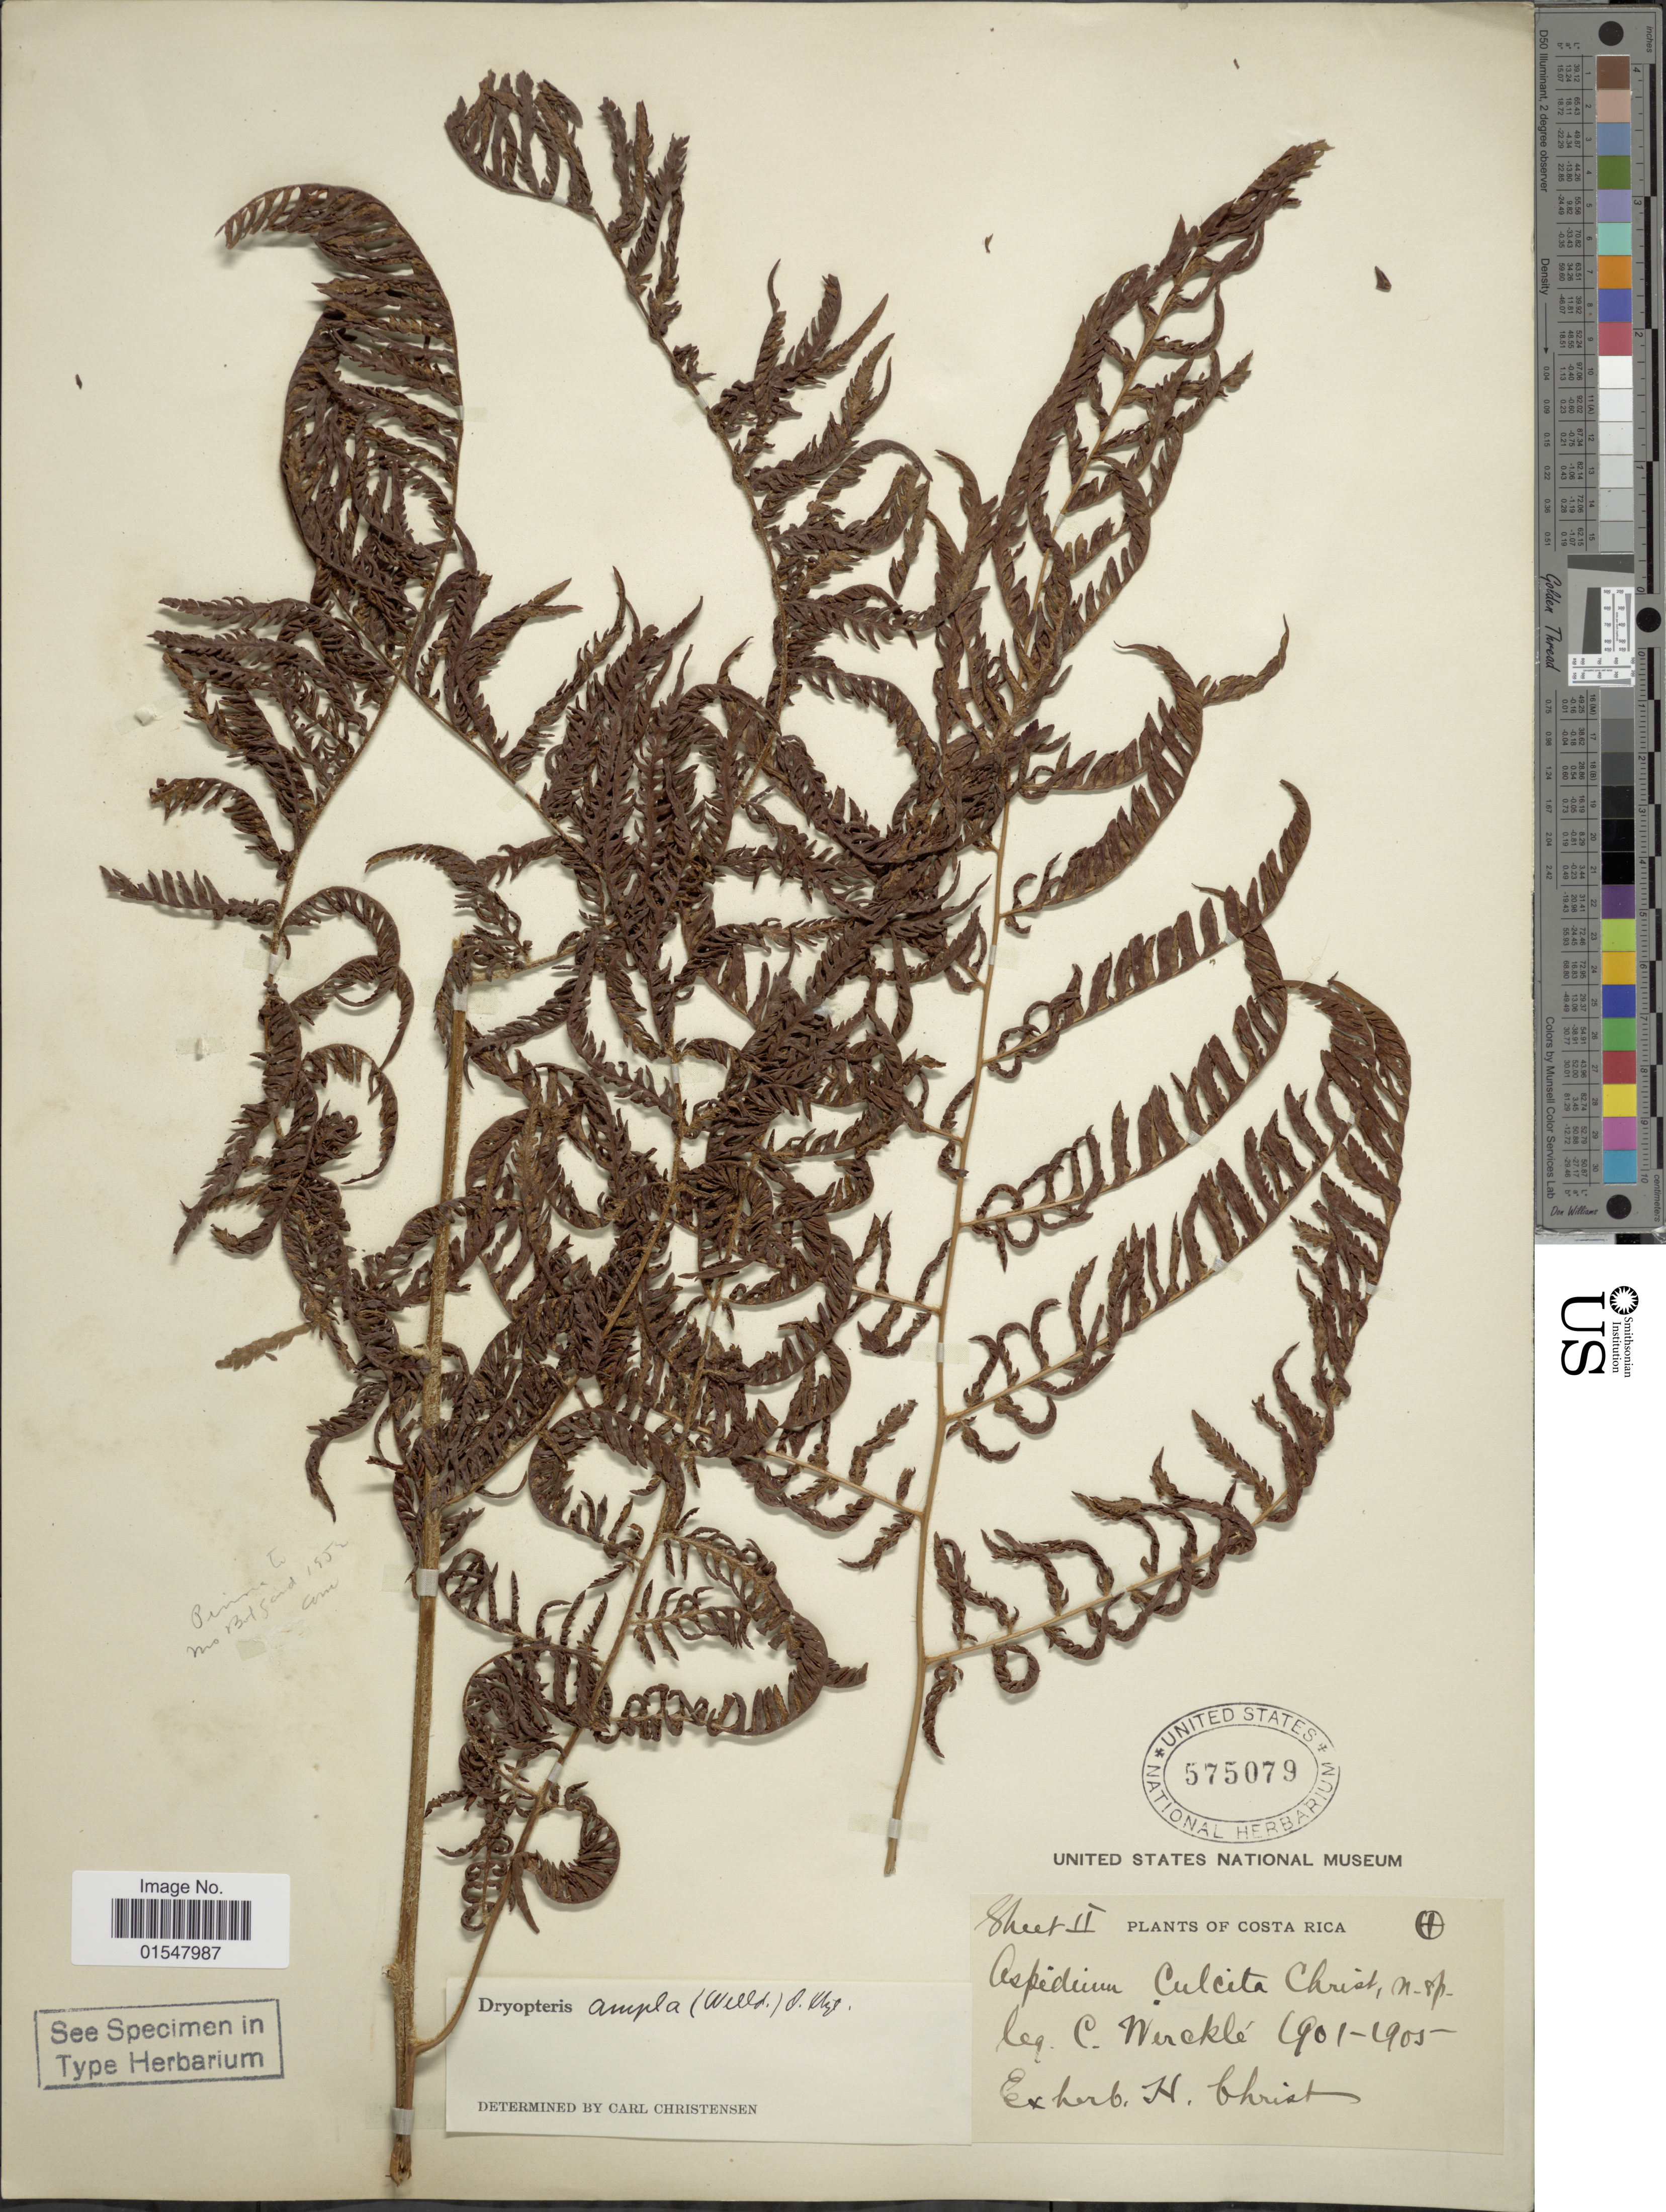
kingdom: Plantae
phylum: Tracheophyta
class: Polypodiopsida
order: Polypodiales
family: Dryopteridaceae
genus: Ctenitis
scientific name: Ctenitis sloanei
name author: (Poepp. ex Spreng.) C.V. Morton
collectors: C. Wercklé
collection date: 1901/1905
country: Costa Rica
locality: Costa Rica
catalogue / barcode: US 575079